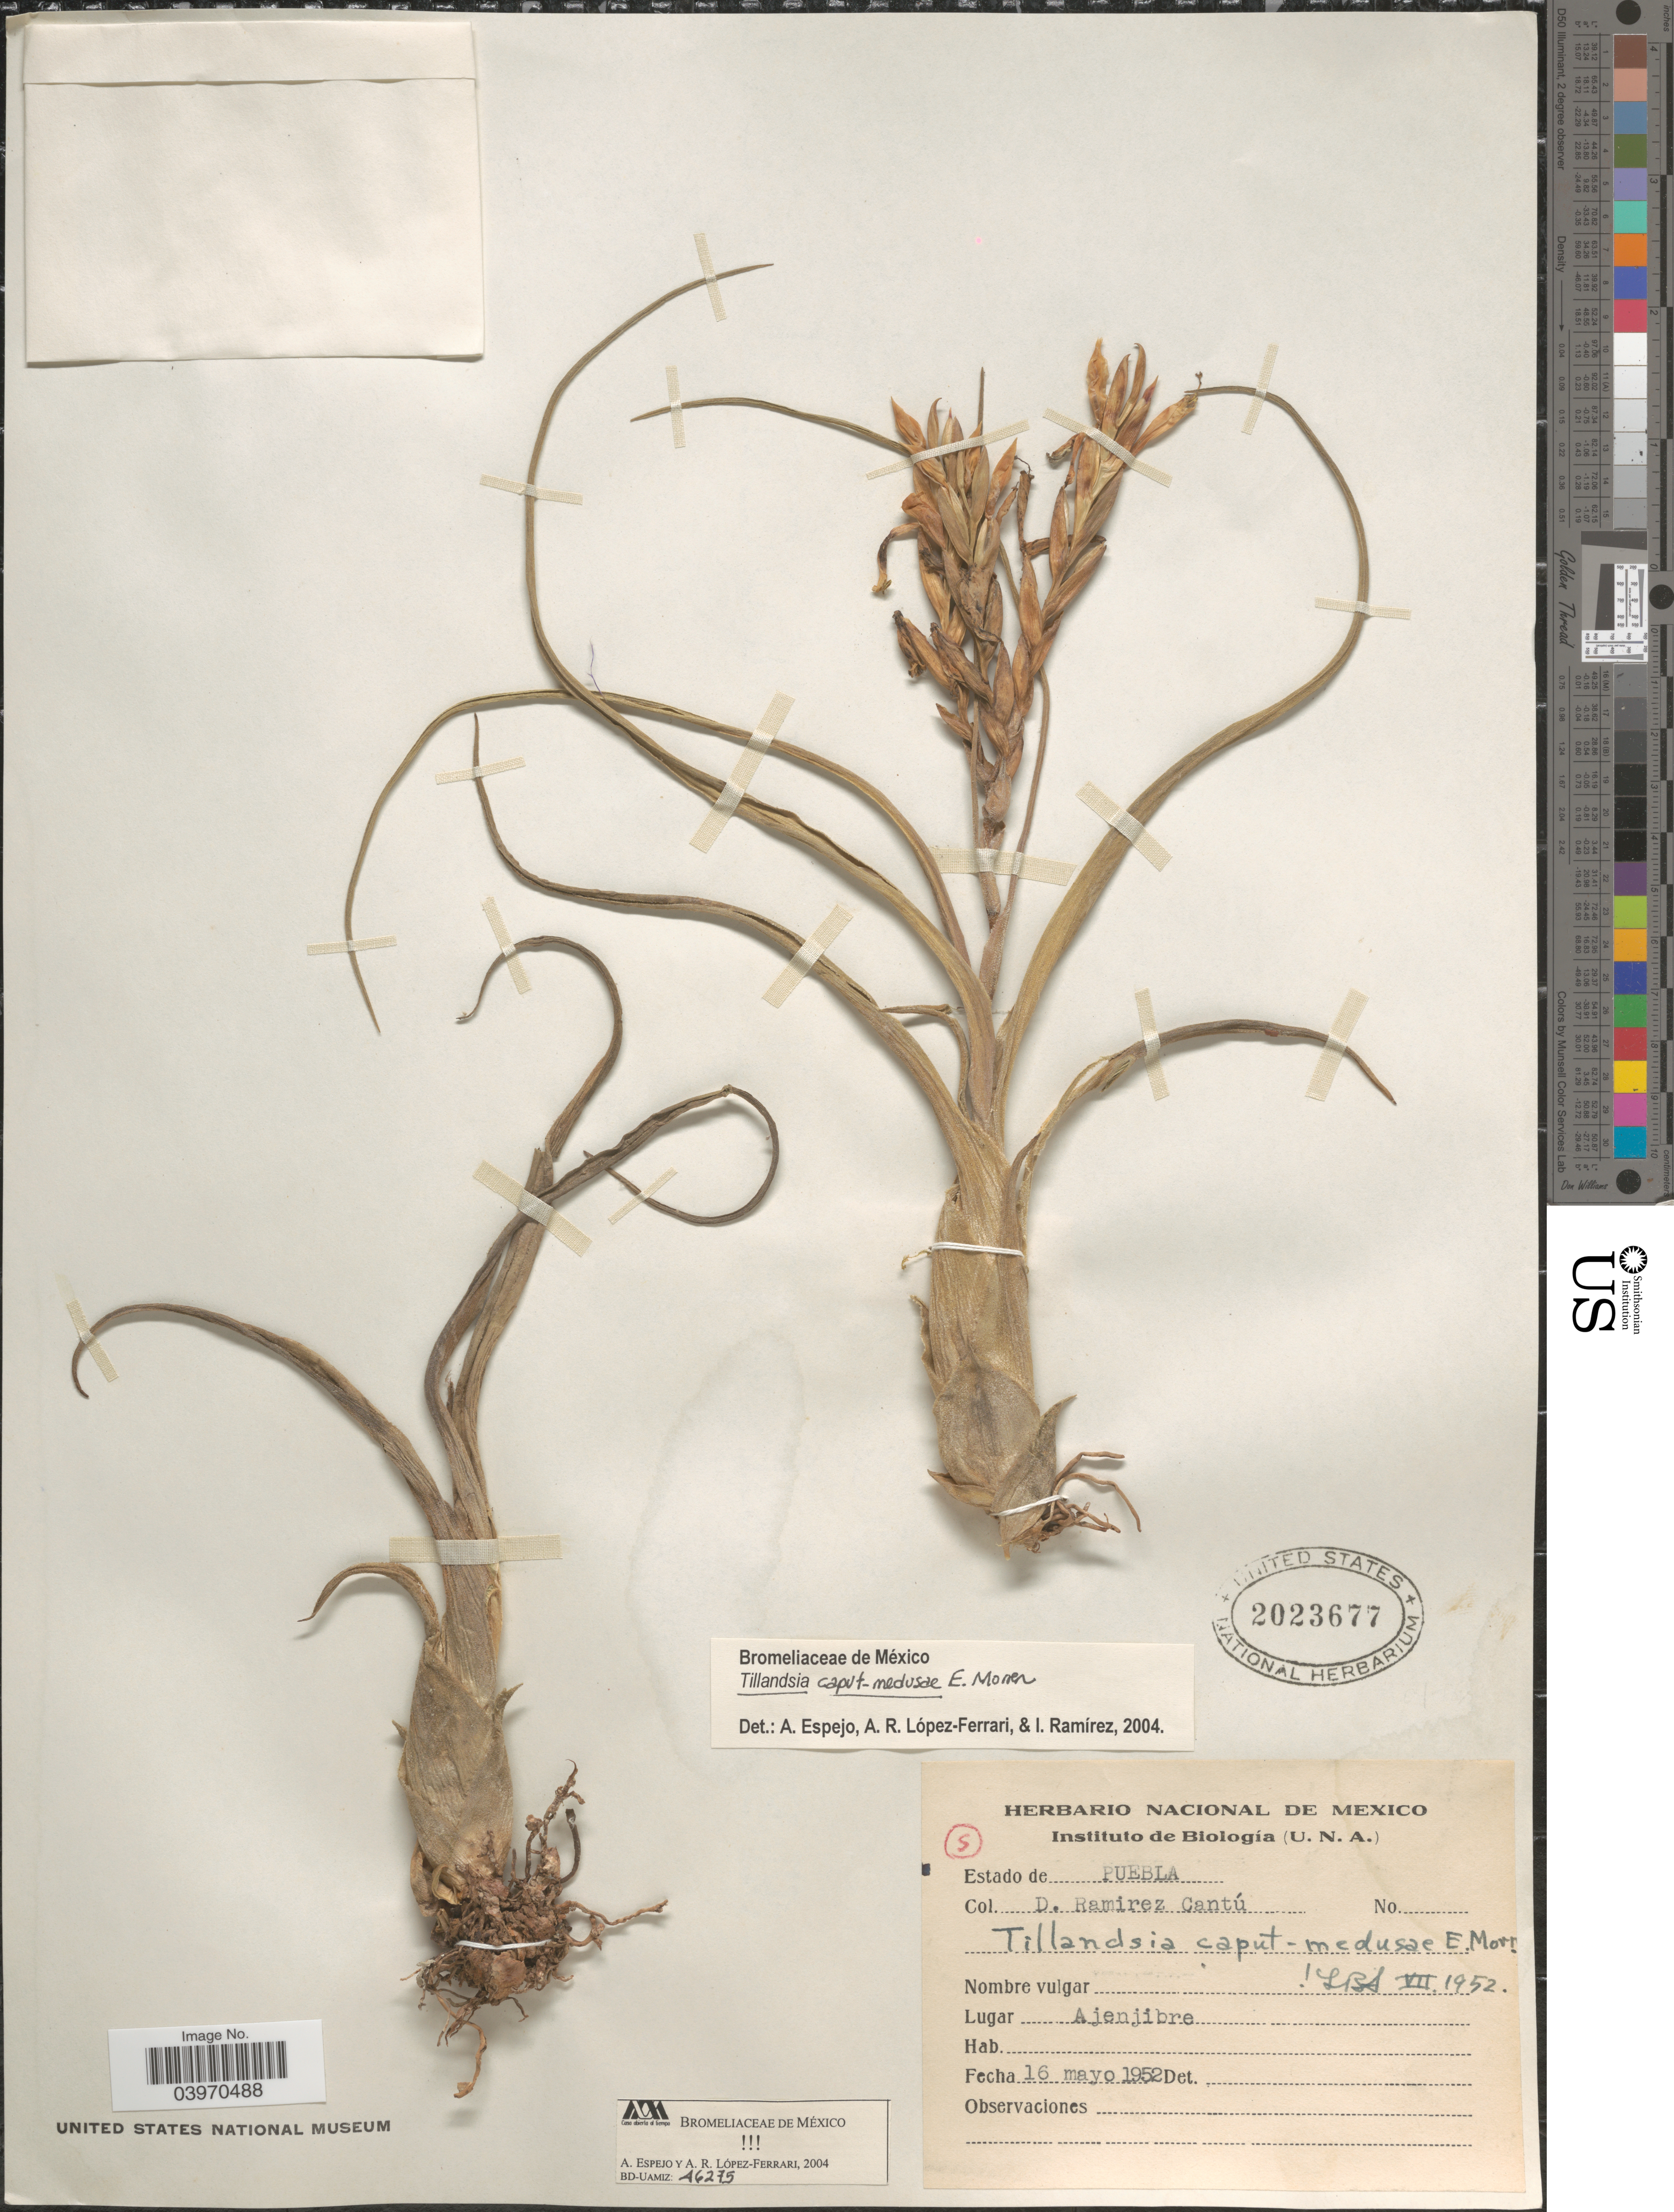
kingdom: Plantae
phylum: Tracheophyta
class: Liliopsida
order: Poales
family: Bromeliaceae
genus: Tillandsia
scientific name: Tillandsia caput-medusae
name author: É. Morren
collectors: D. Ramírez C.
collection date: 1952-05-16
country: Mexico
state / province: Puebla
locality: Ajenjibre.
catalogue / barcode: US 2023677